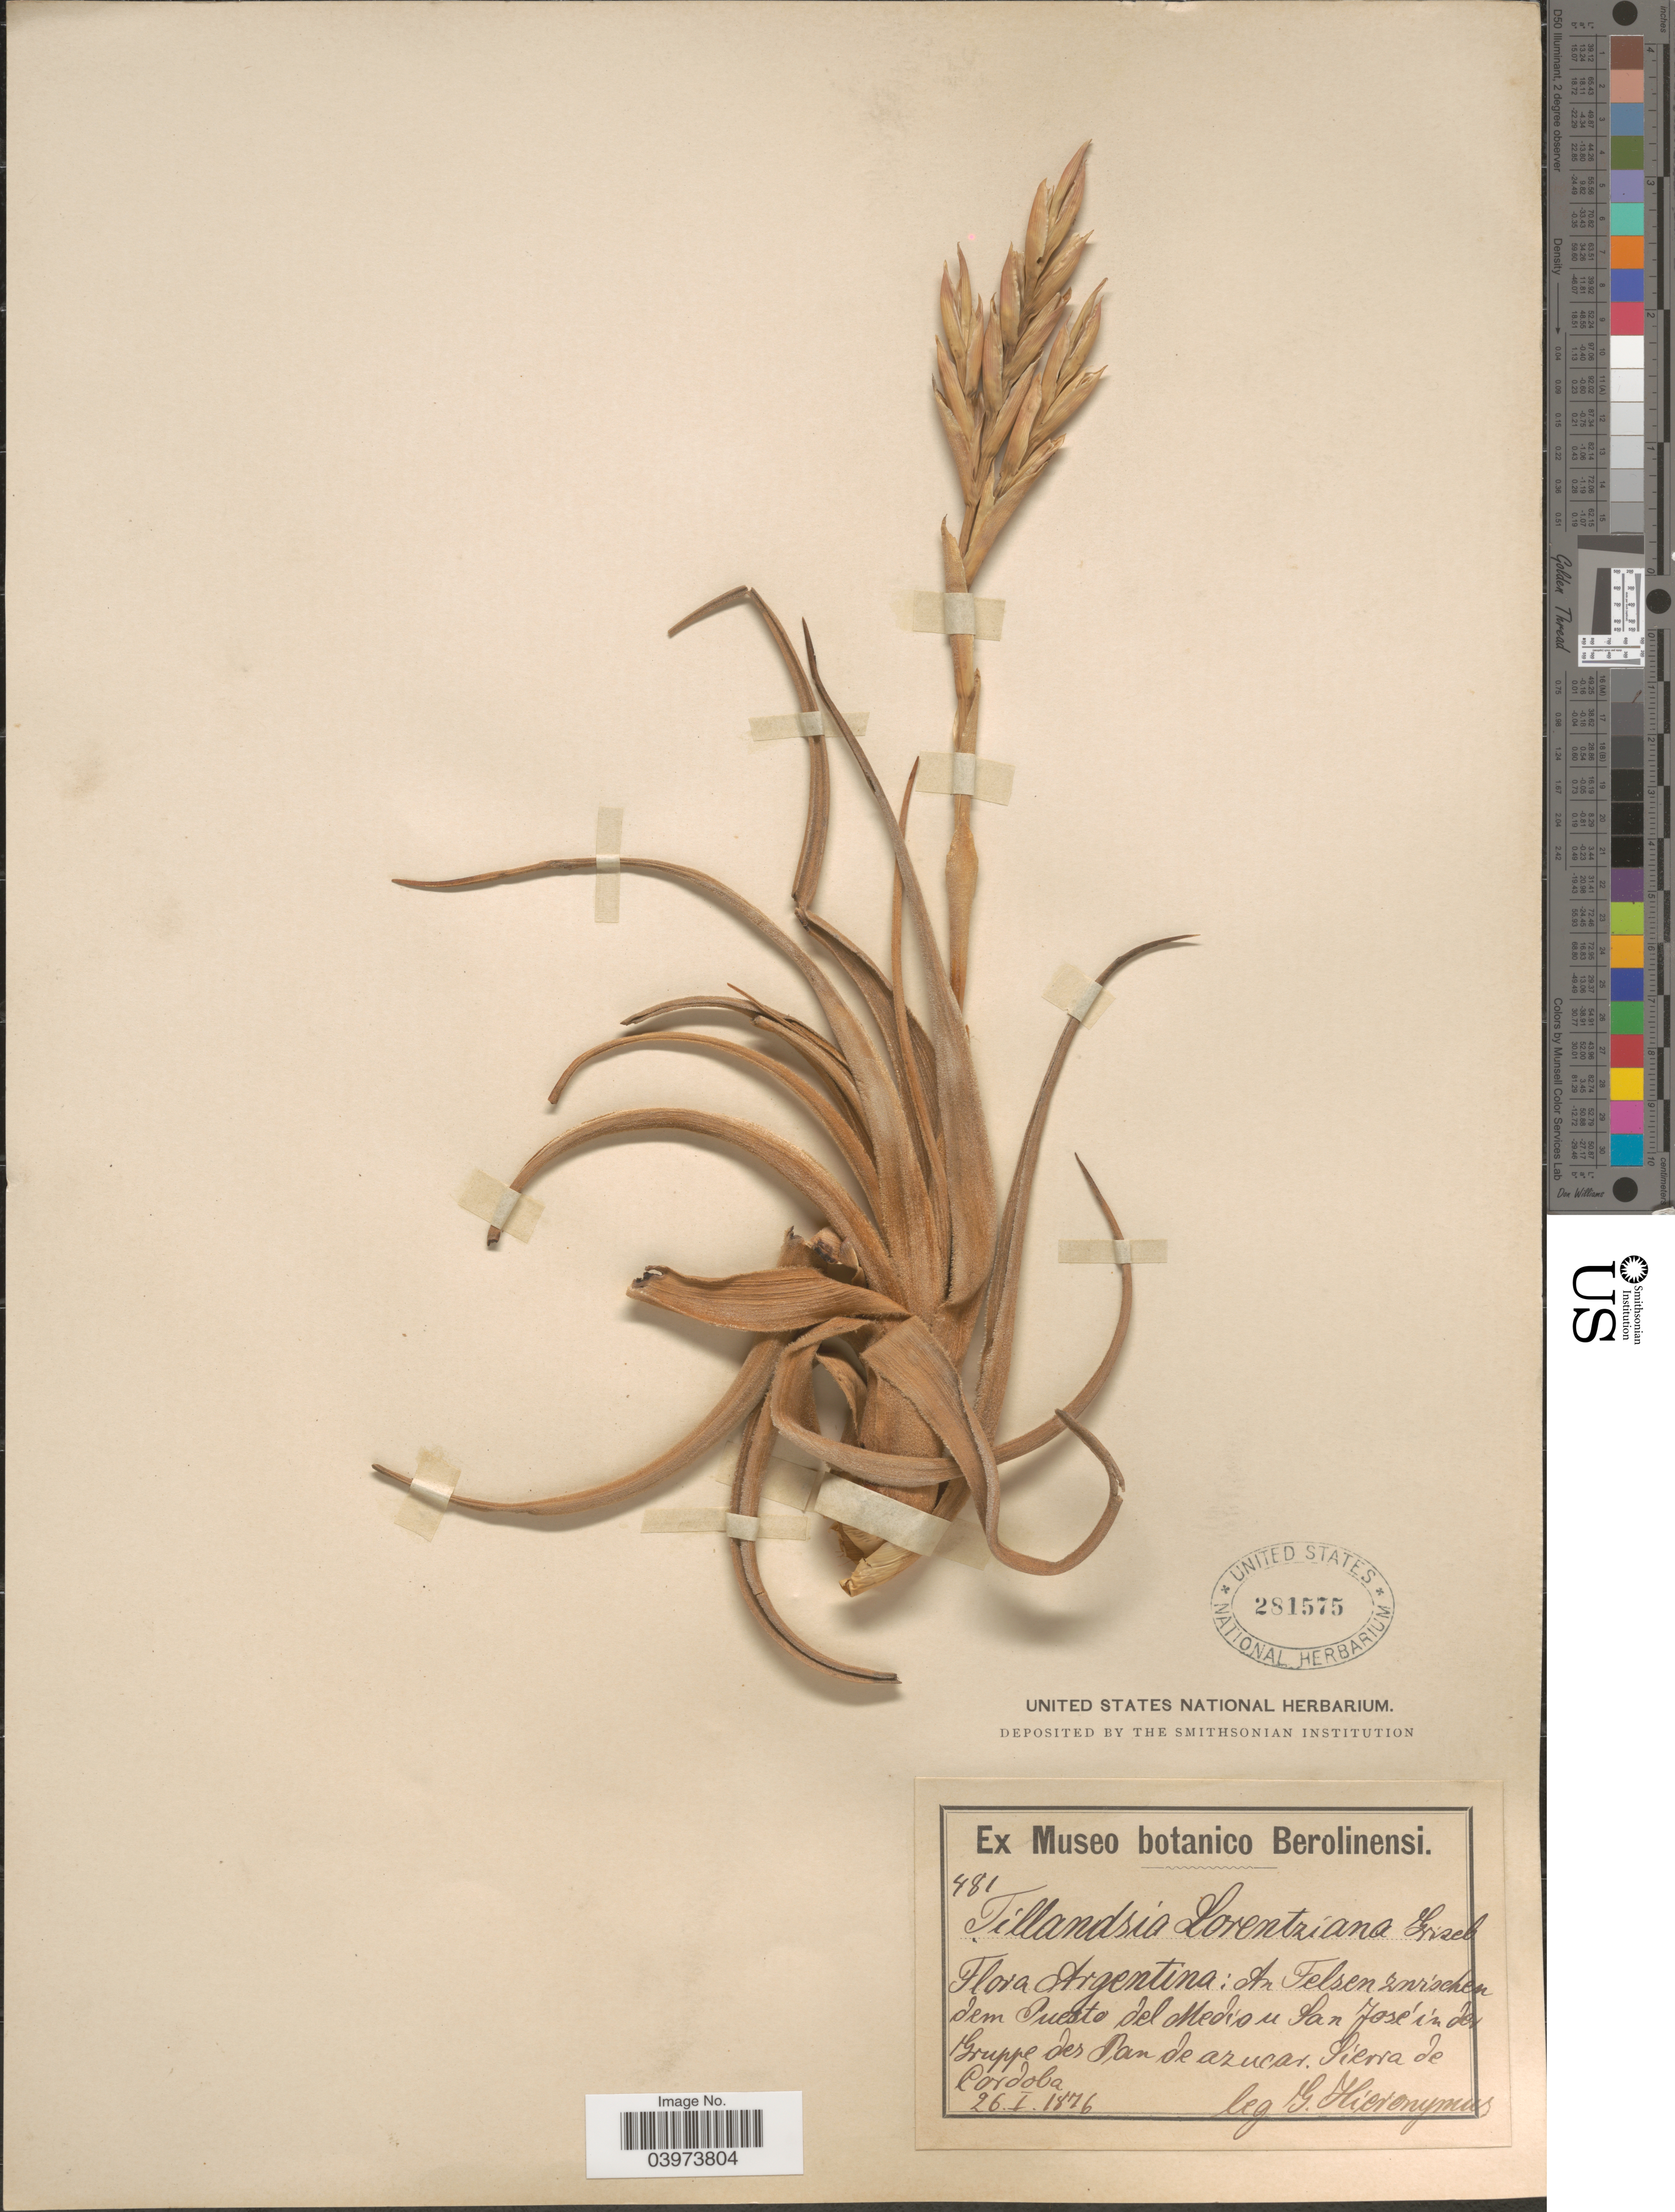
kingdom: Plantae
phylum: Tracheophyta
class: Liliopsida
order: Poales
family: Bromeliaceae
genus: Tillandsia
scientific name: Tillandsia lorentziana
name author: Griseb.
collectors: G. H. Hieronymus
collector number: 481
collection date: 1876-01-26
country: Argentina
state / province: Cordoba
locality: An Felsen zwischen dem Puesto del Medio u San José in des Gruppe des San de azucar. Sierra de Cordoba.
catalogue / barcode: US 281575